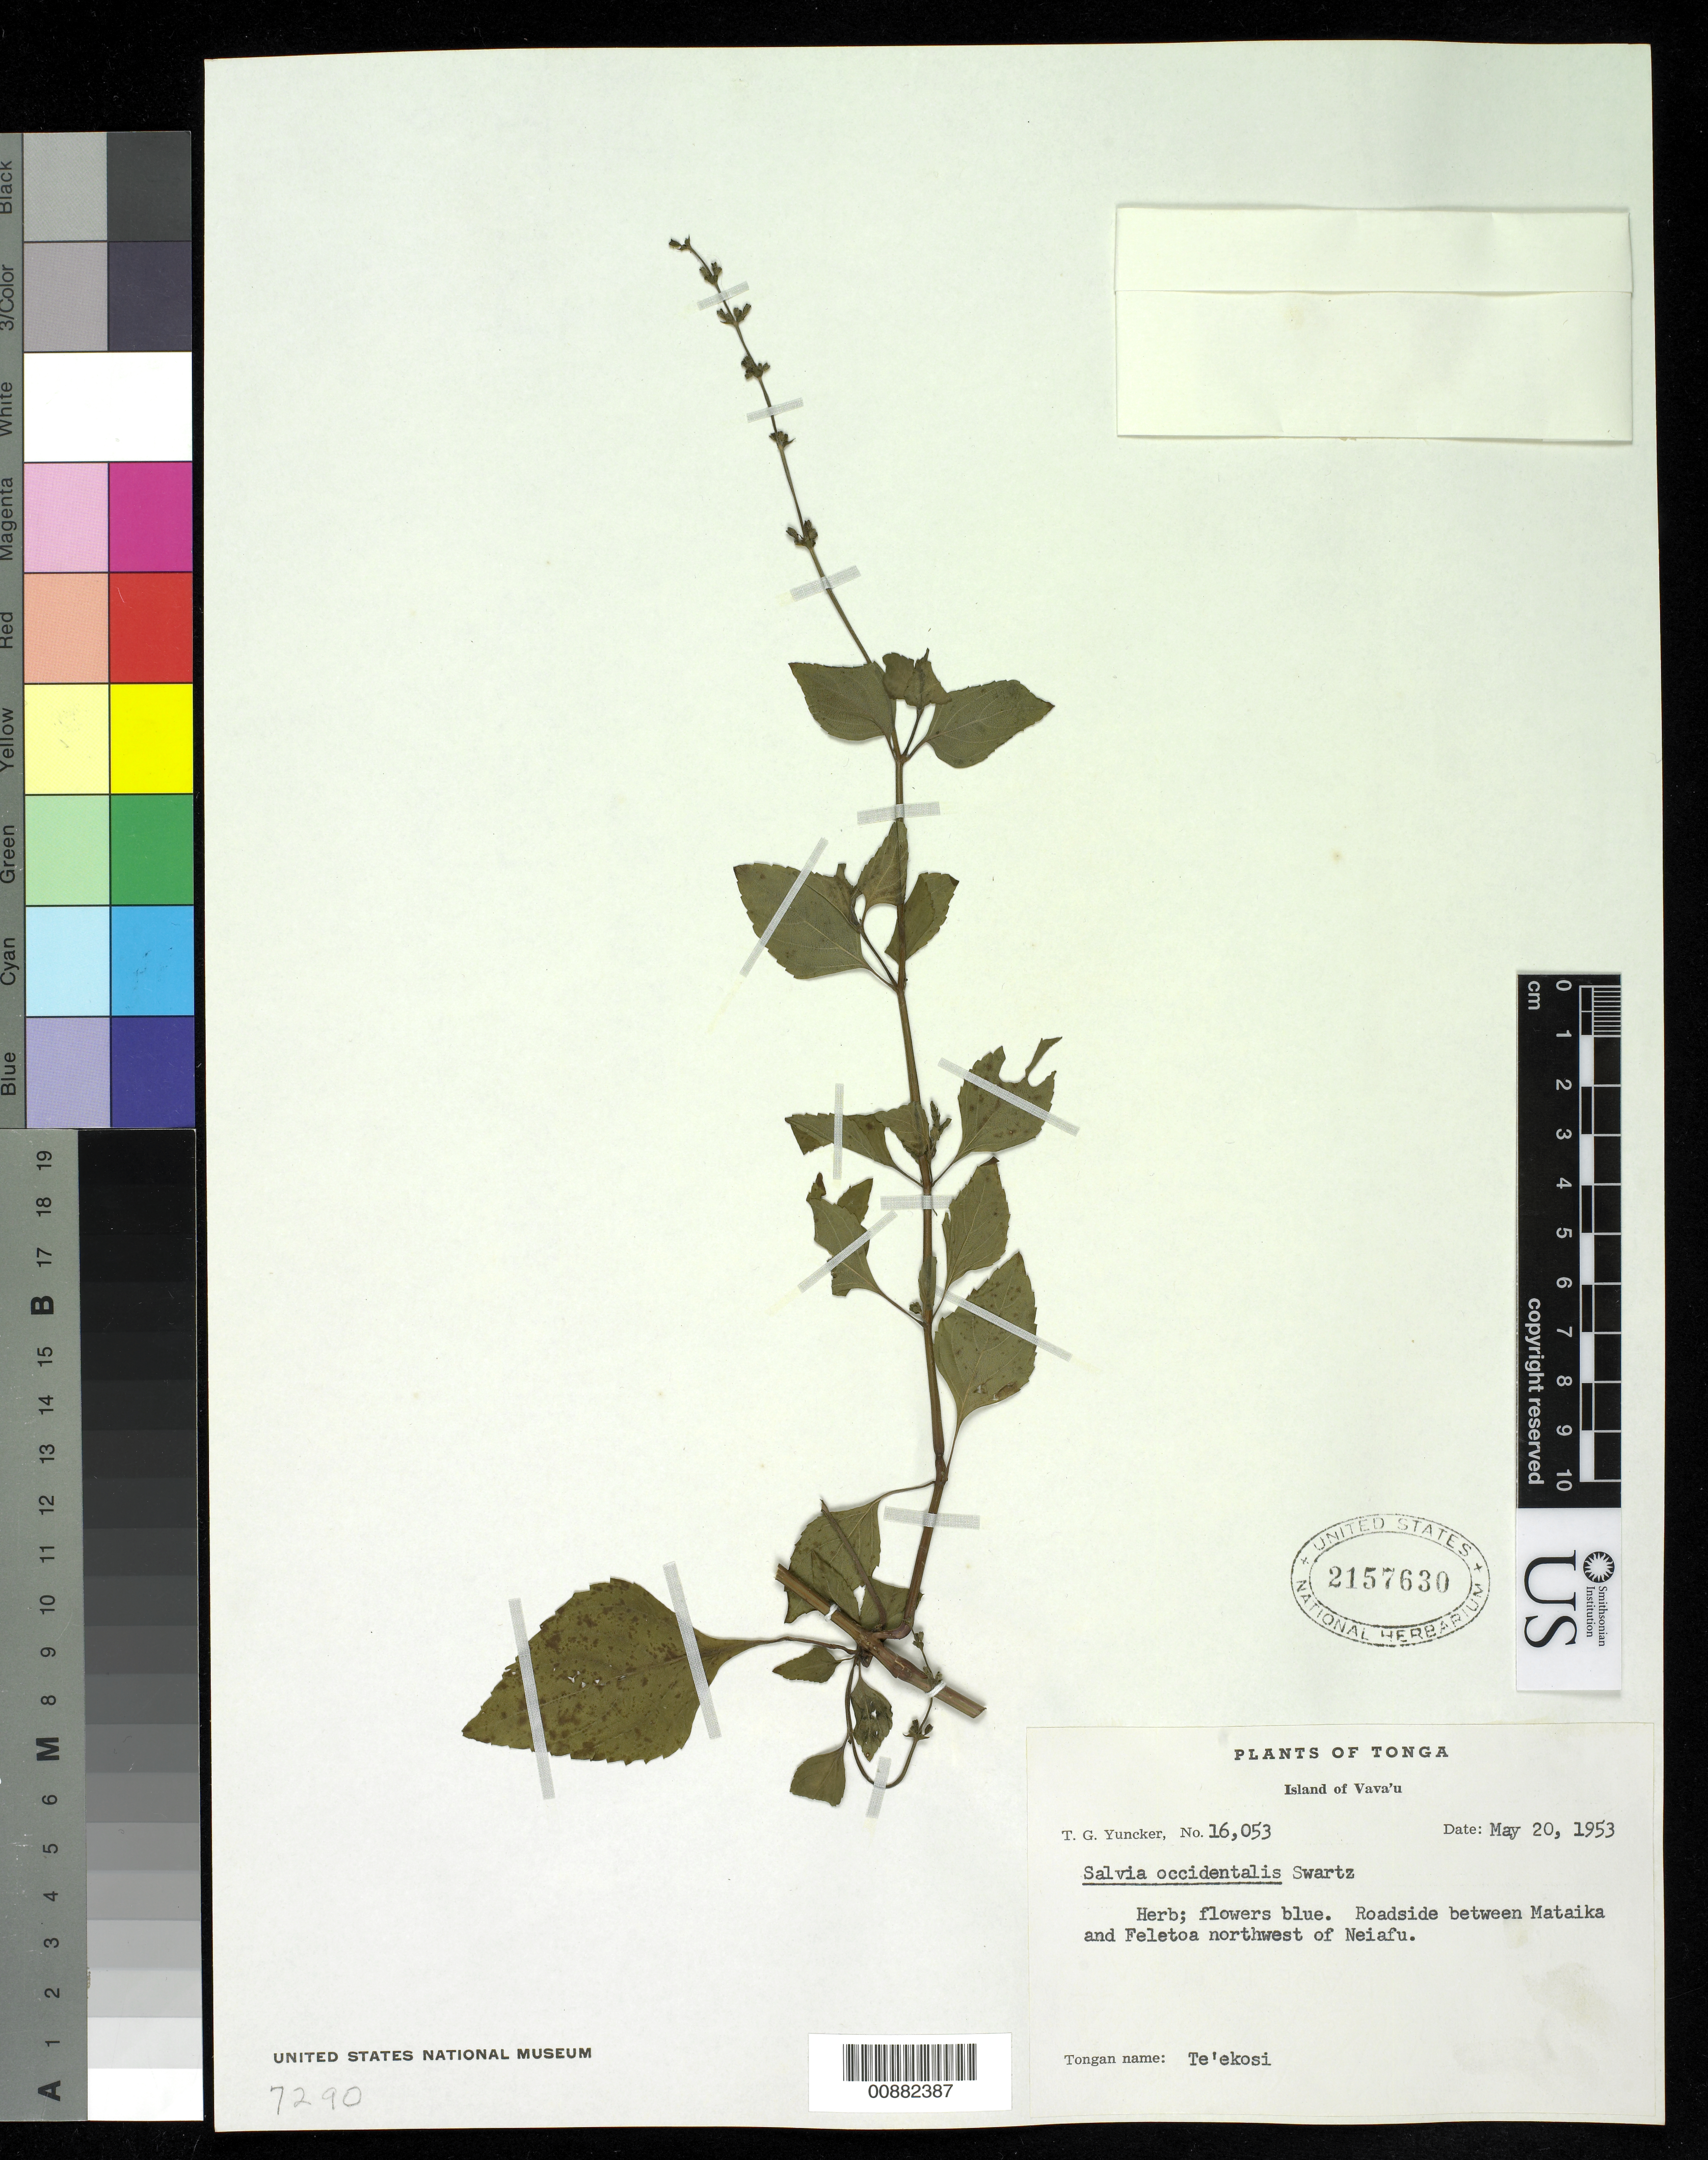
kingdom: Plantae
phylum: Tracheophyta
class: Magnoliopsida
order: Lamiales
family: Lamiaceae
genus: Salvia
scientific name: Salvia occidentalis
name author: Sw.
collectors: T. G. Yuncker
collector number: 16053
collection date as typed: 20 May 1953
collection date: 1953-05-20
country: Tonga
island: Vava'u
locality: Roadside between Mataika and Feletoa NW of Neiafu.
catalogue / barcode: US 2157630